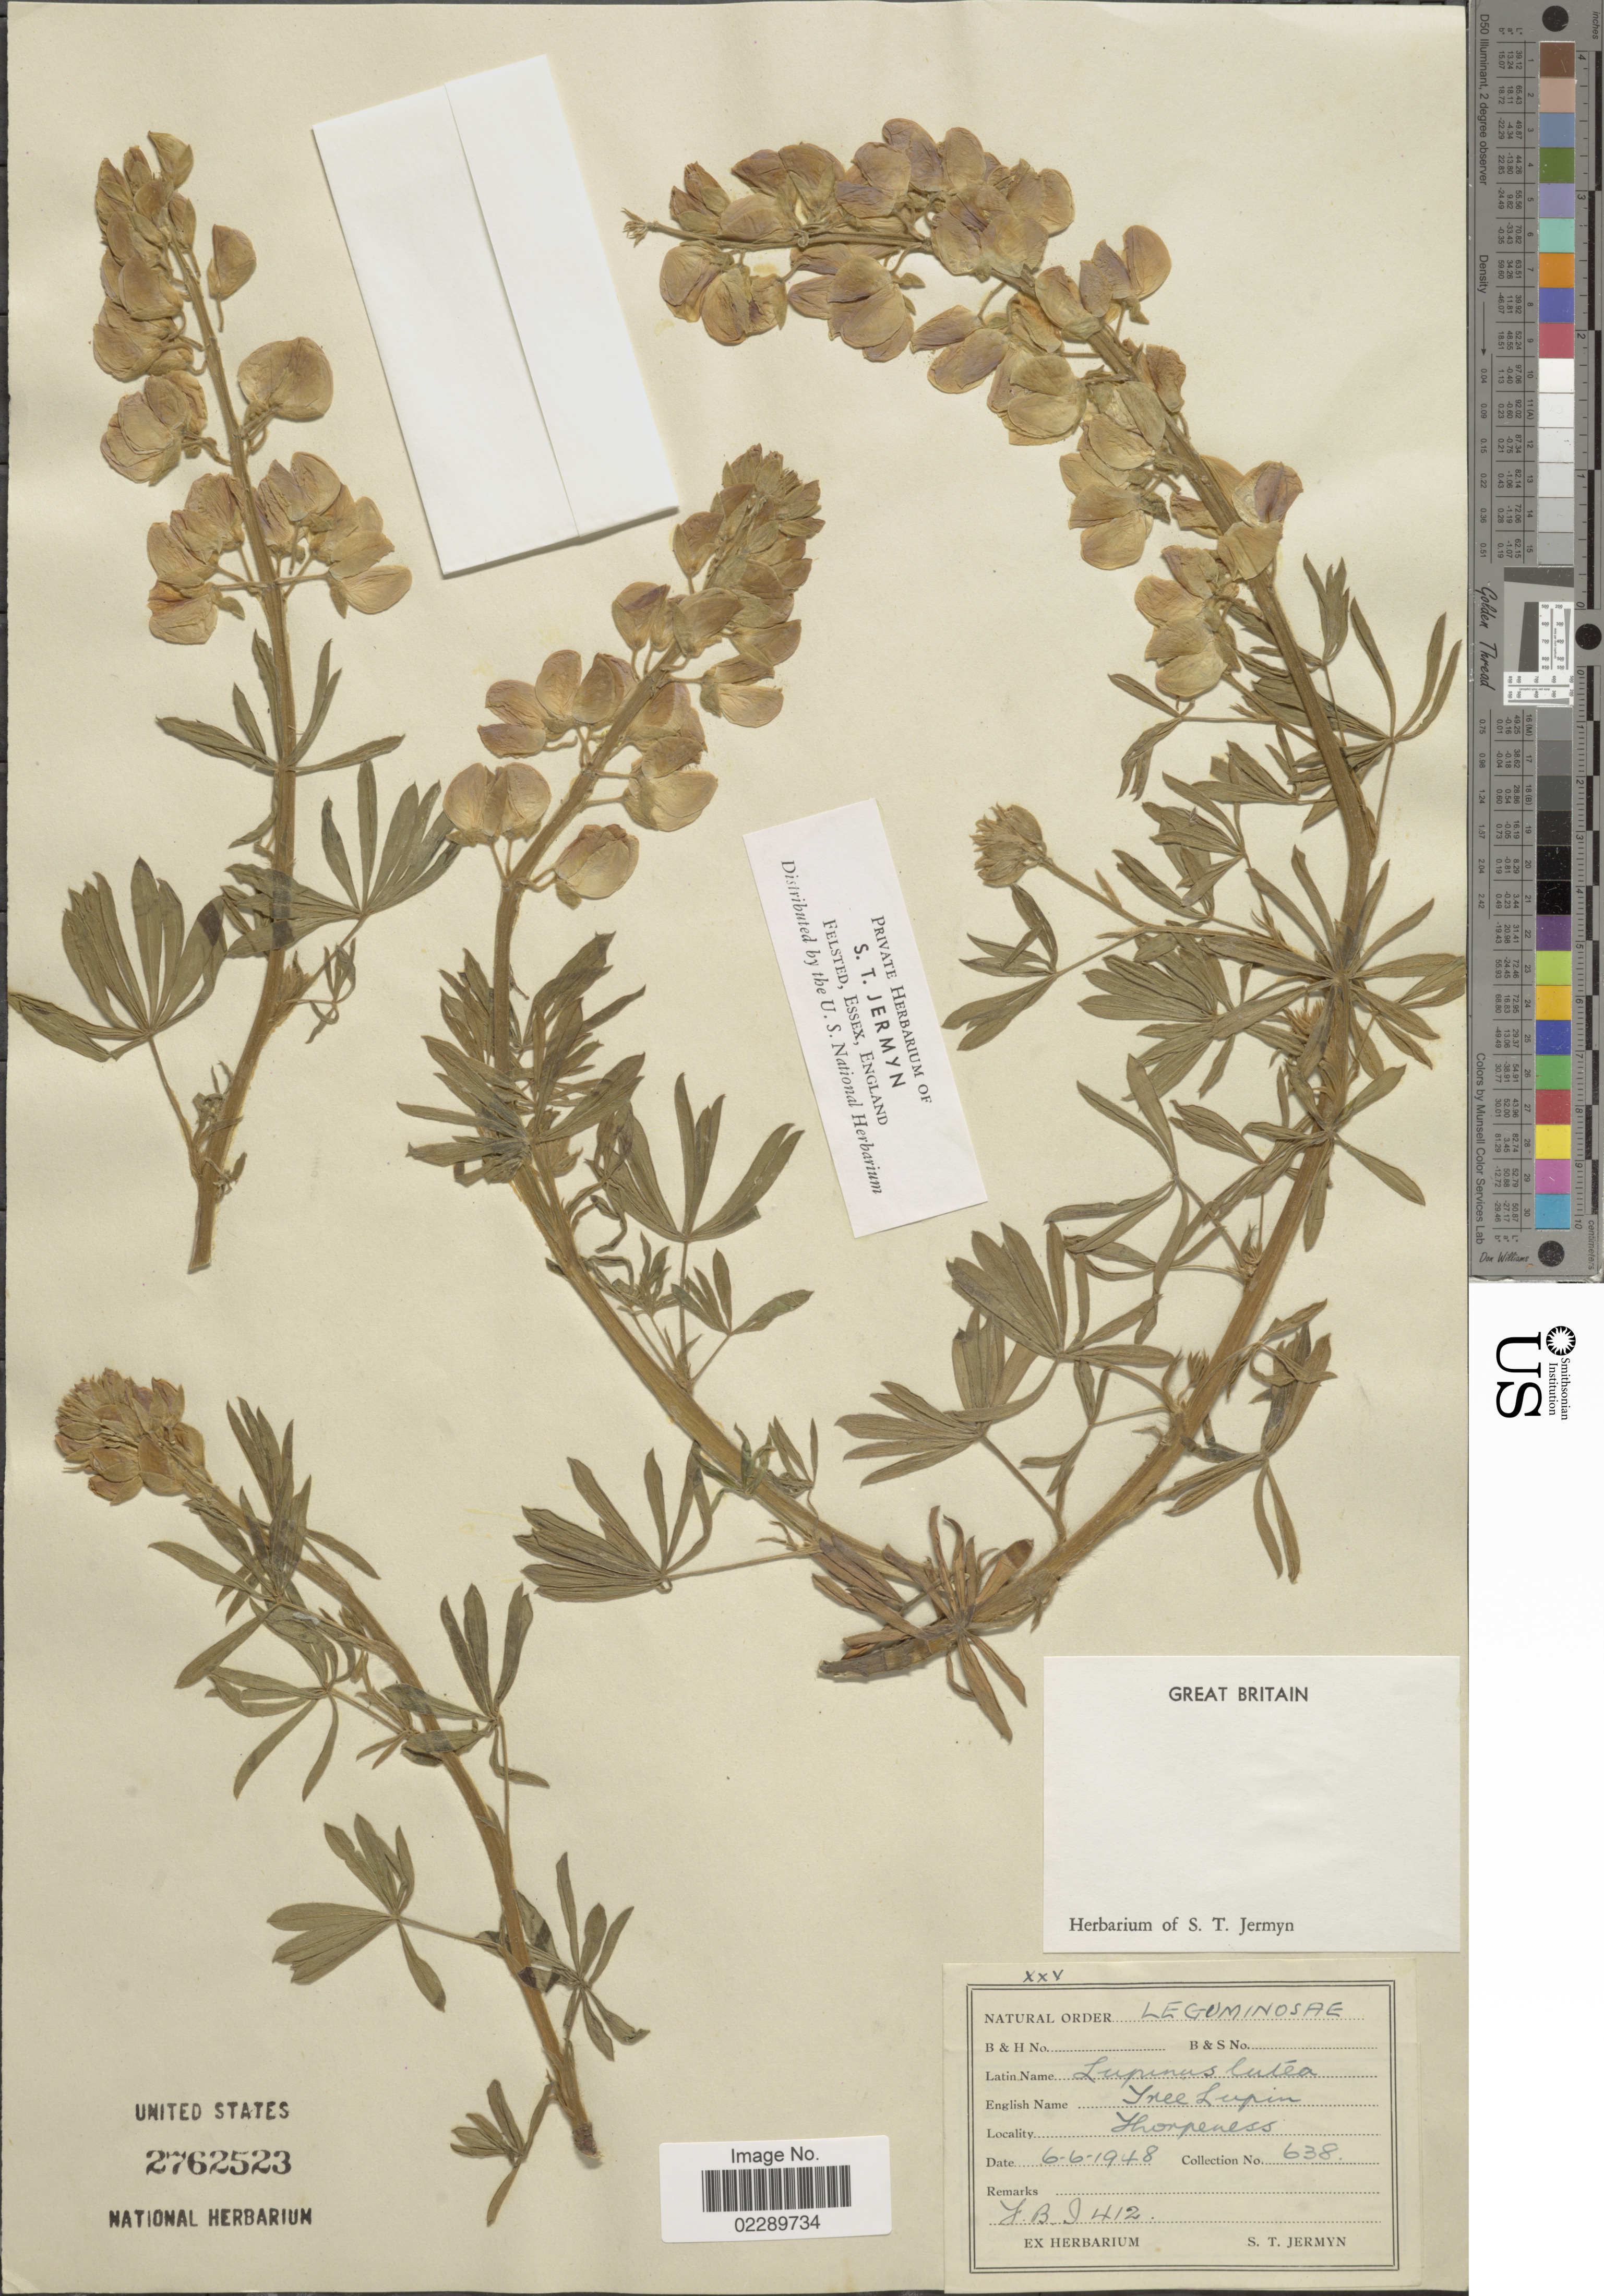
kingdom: Plantae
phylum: Tracheophyta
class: Magnoliopsida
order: Fabales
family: Fabaceae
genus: Lupinus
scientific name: Lupinus luteus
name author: L.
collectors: S. Jermyn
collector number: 638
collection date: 1948-06-06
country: United Kingdom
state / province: England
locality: Great Britain. Thorpeness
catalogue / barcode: US 2762523